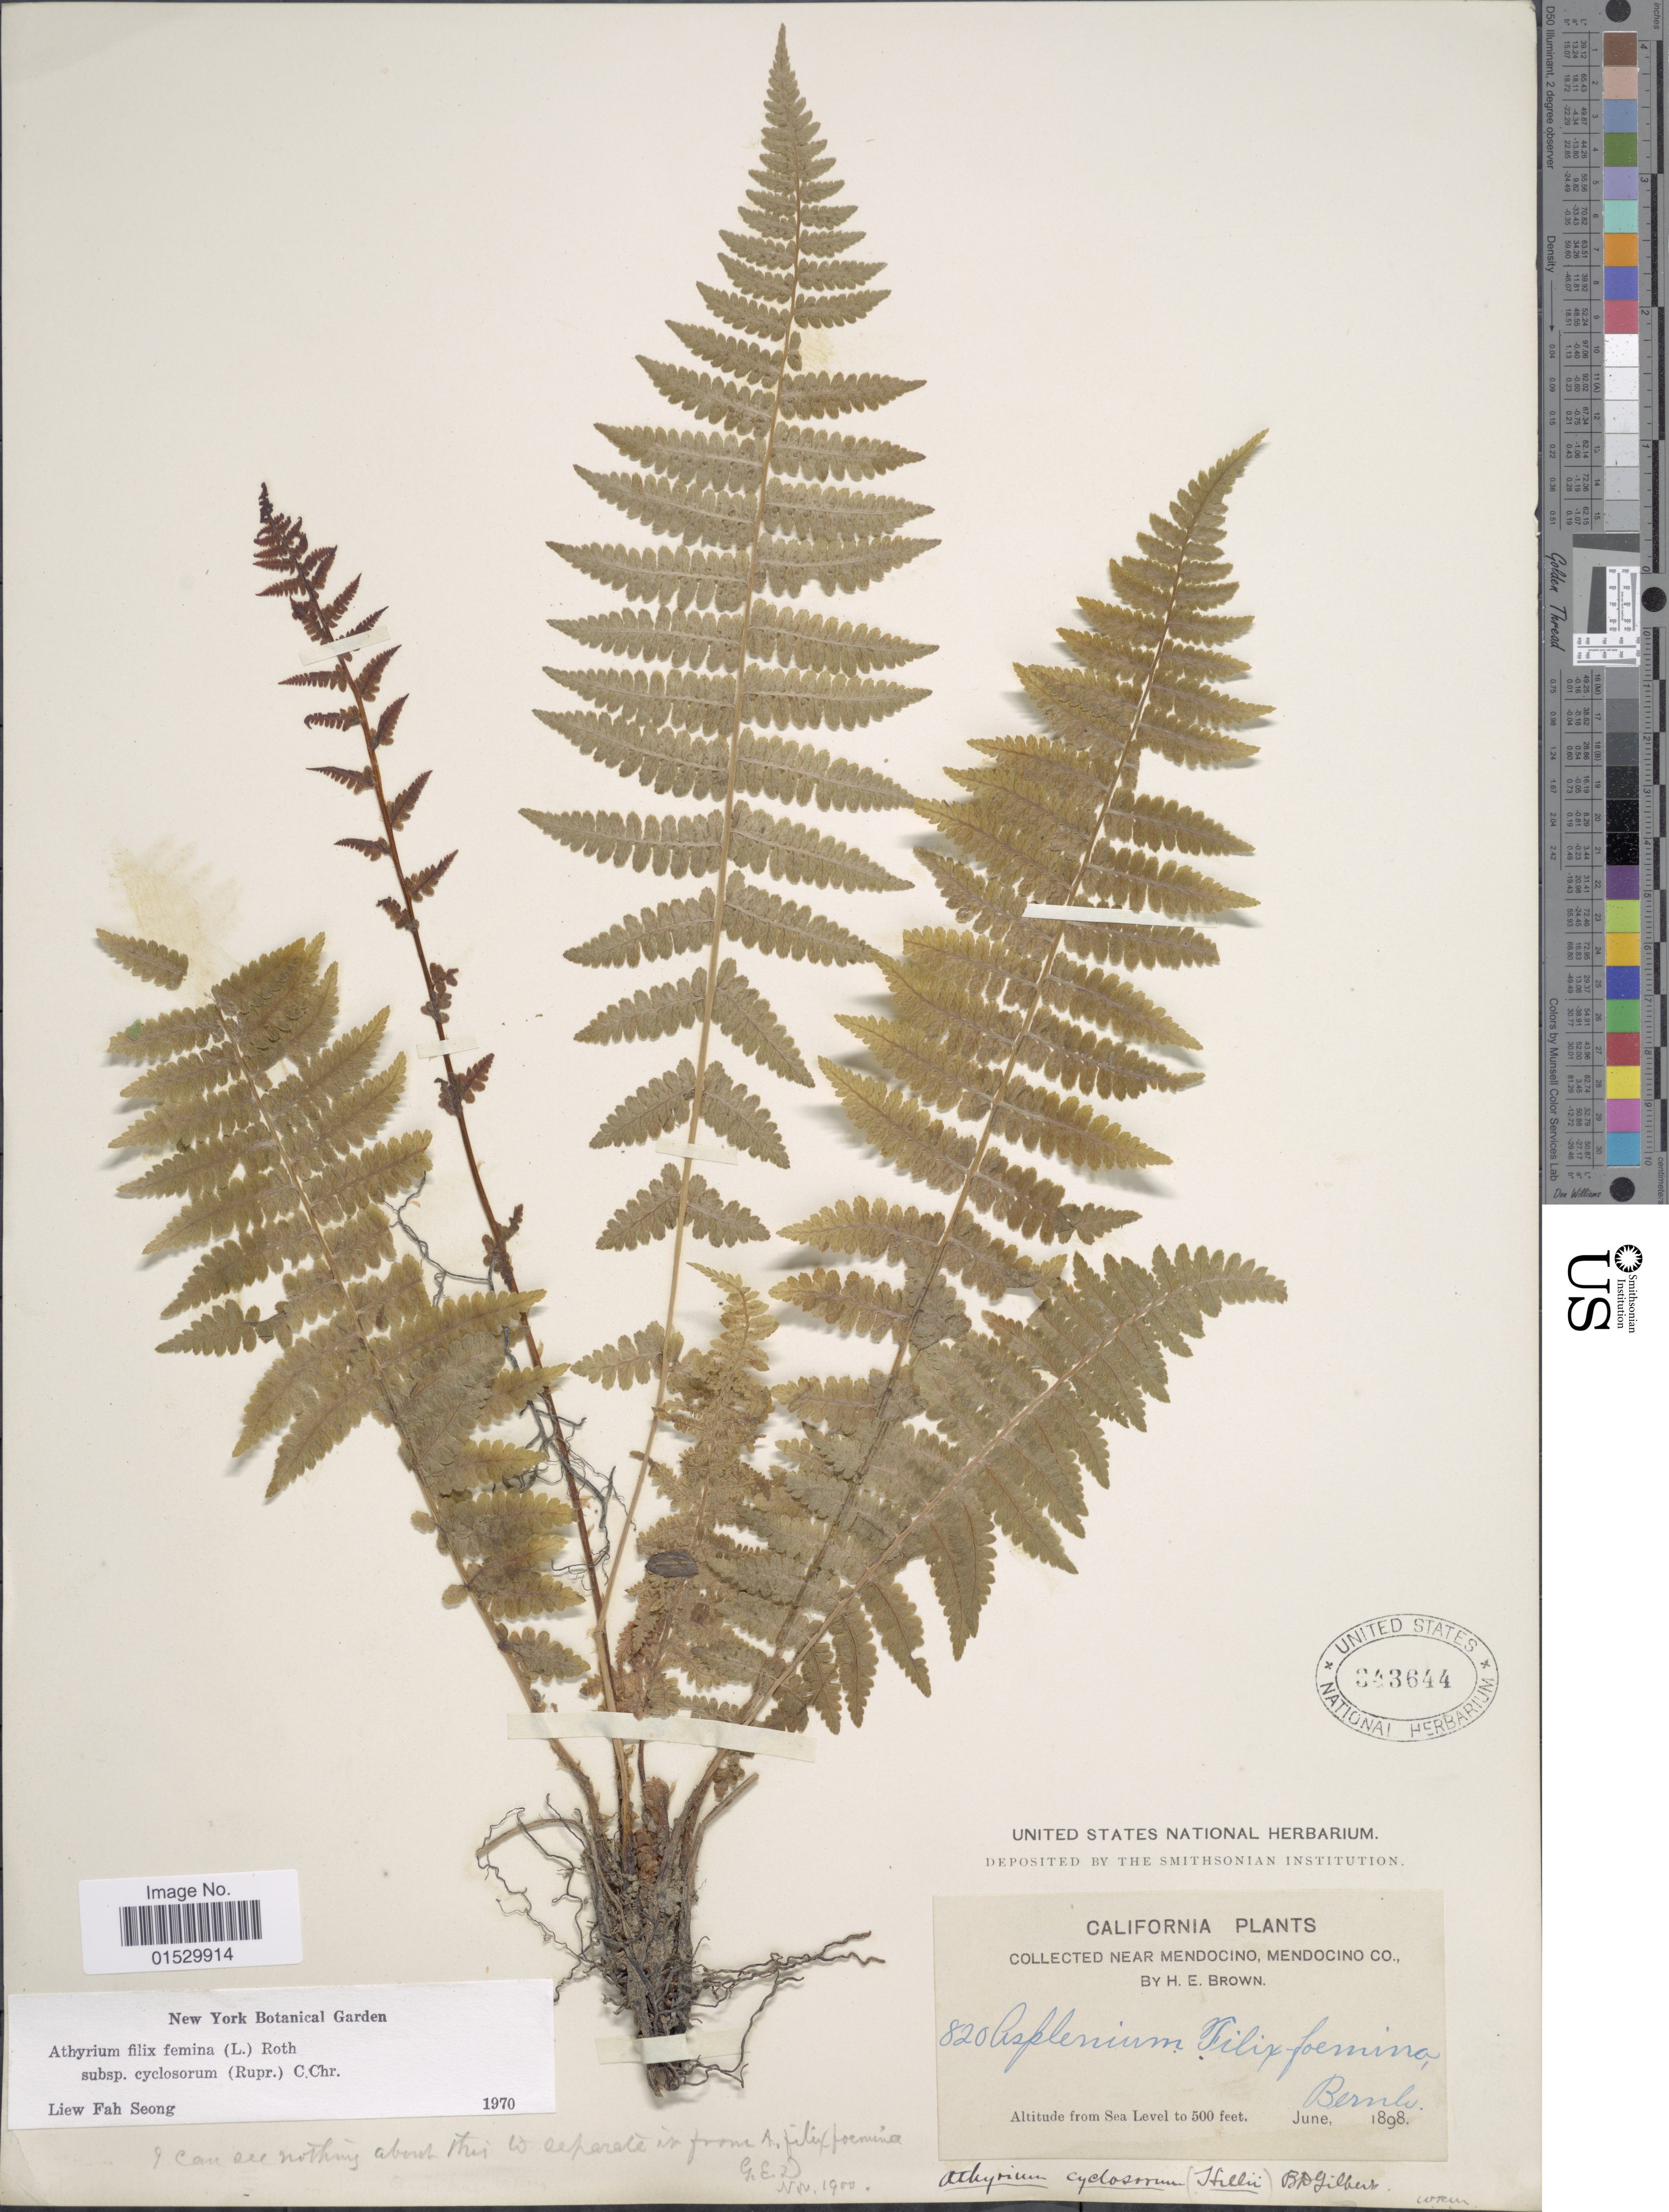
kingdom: Plantae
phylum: Tracheophyta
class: Polypodiopsida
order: Polypodiales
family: Athyriaceae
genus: Athyrium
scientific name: Athyrium filix-femina subsp. cyclosorum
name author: (Rupr.) C. Chr.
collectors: H. E. Brown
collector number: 820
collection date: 1989-06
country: United States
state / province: California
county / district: Mendocino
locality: Near Mendocino, Mendicino Co. Bernlo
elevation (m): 152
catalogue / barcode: US 343644